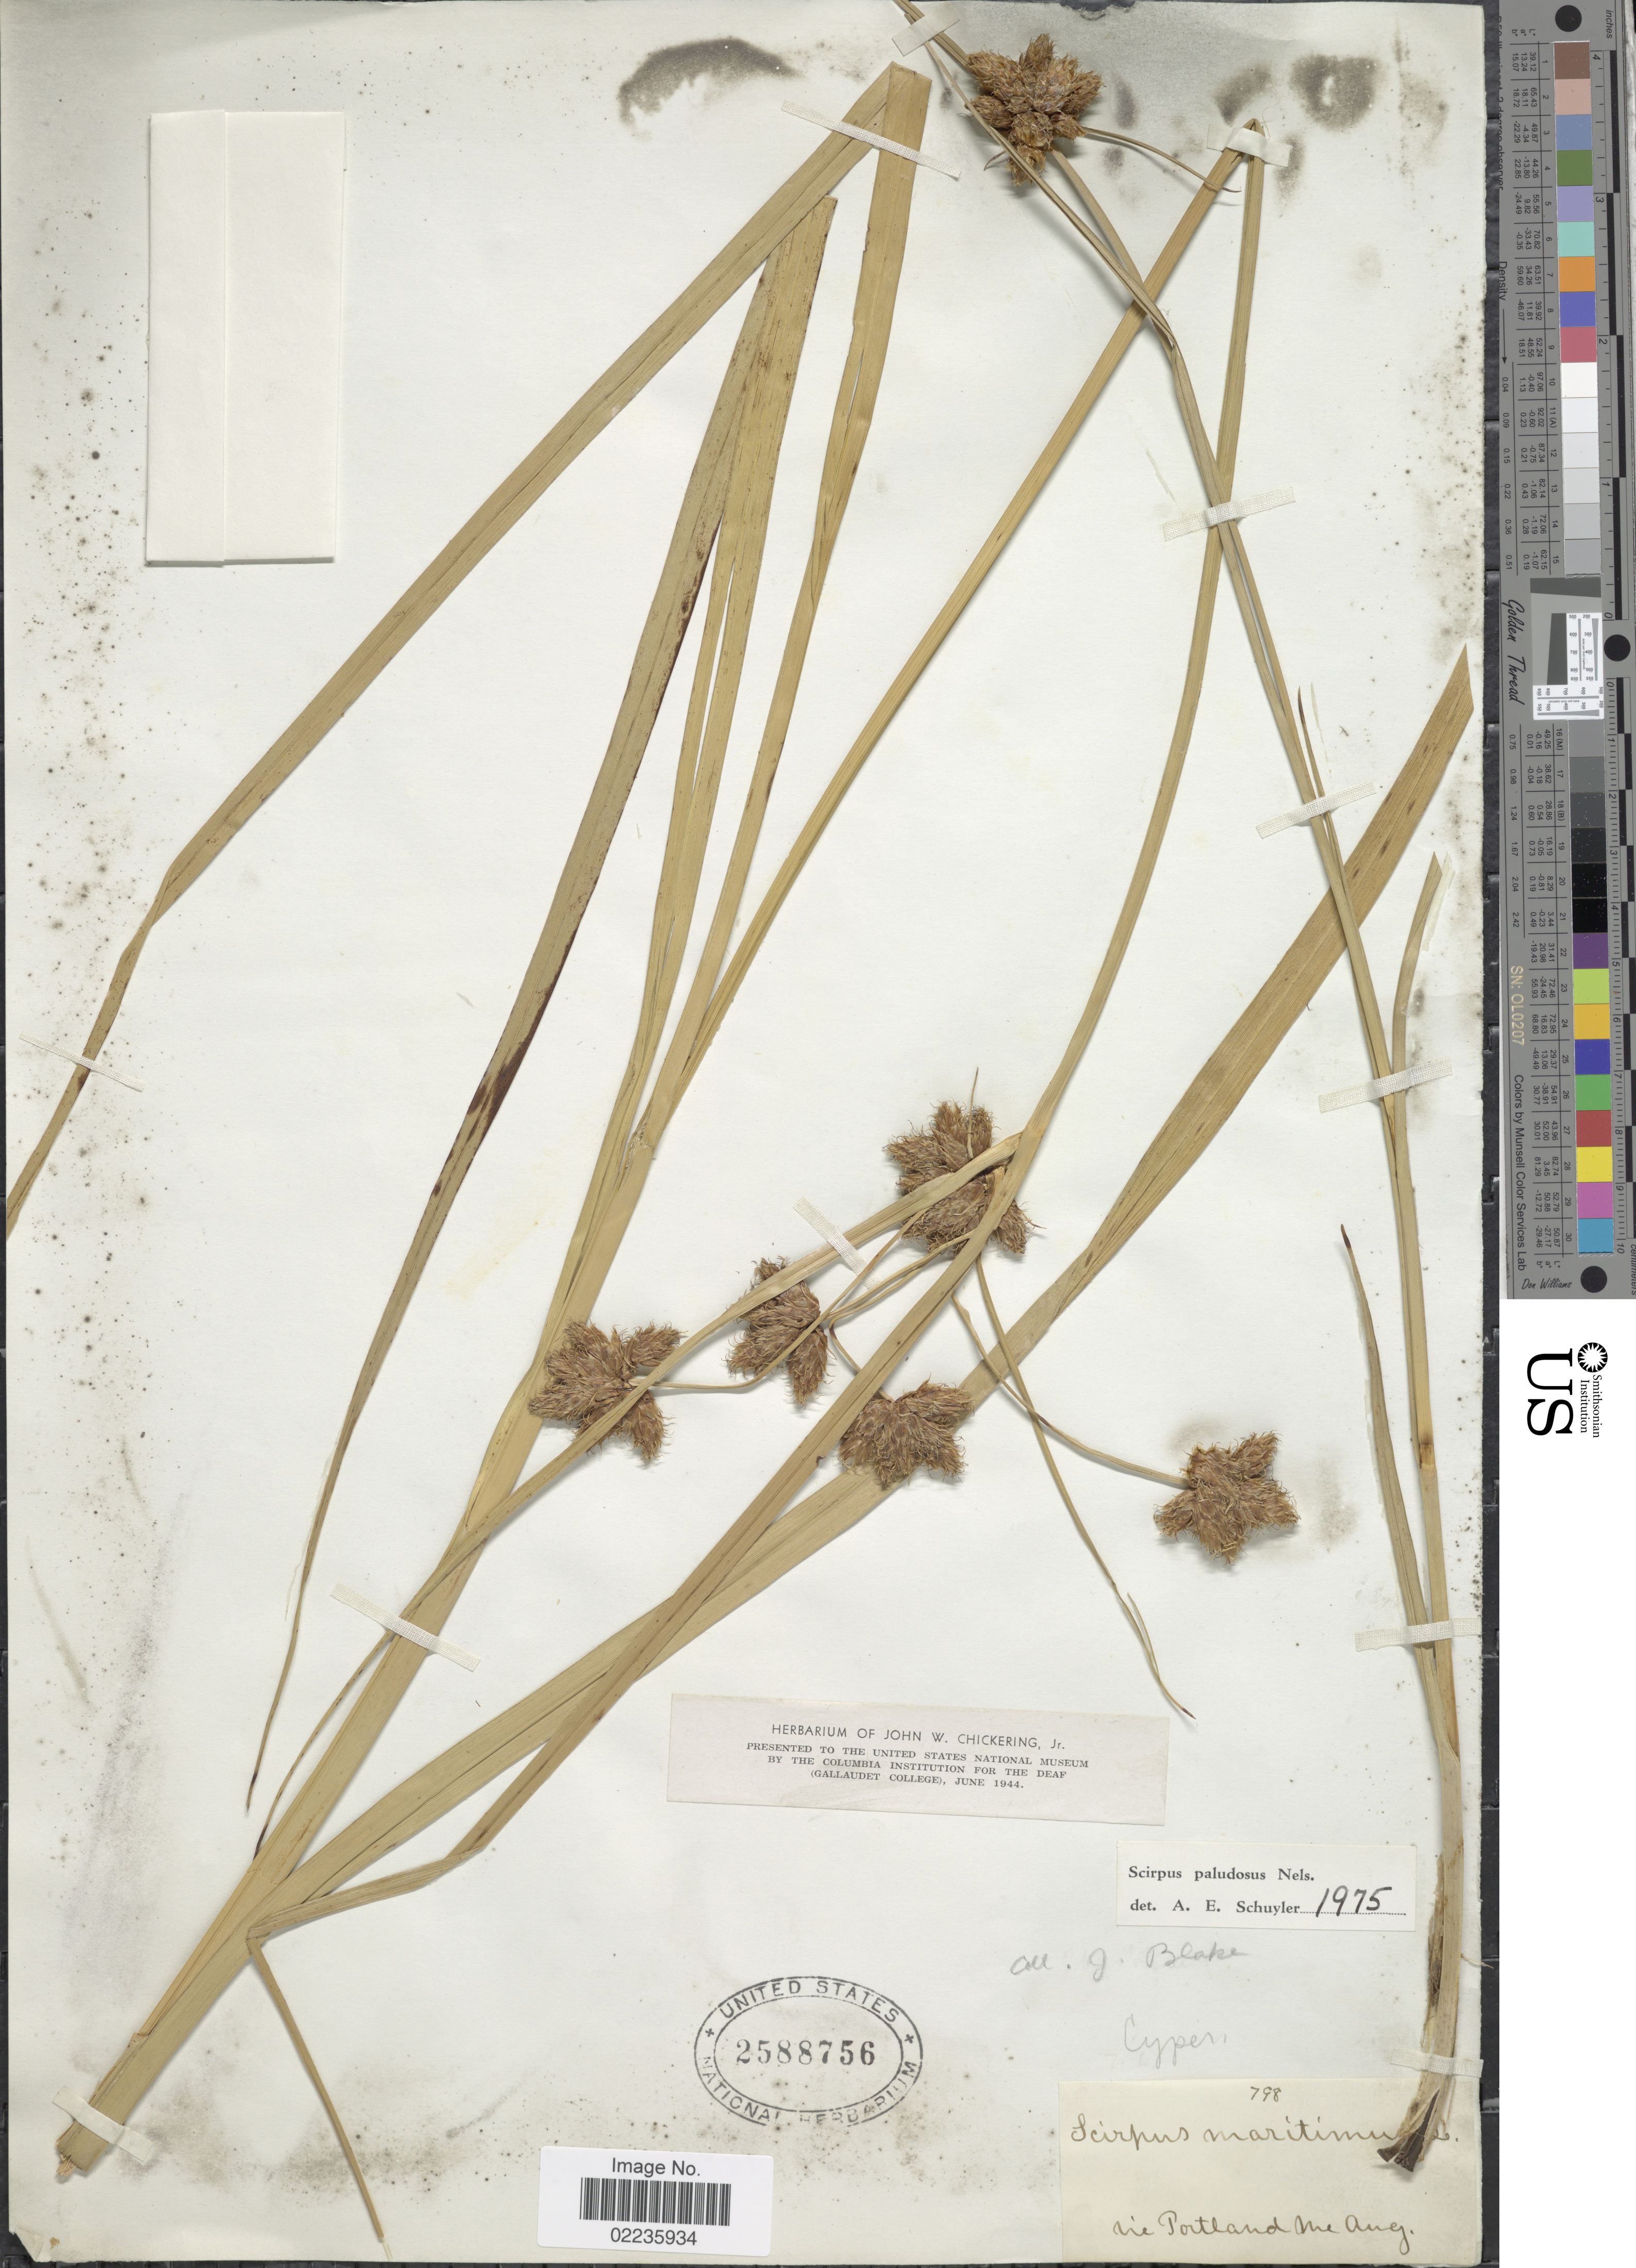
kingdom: Plantae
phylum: Tracheophyta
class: Liliopsida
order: Poales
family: Cyperaceae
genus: Bolboschoenus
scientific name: Bolboschoenus maritimus subsp. paludosus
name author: (A. Nelson) T. Koyama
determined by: Strong, M. T., (US), Smithsonian Institution - National Museum of Natural History (UNITED STATES)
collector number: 798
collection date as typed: Aug.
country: United States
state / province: Maine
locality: In Portland Me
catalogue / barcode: US 2588756